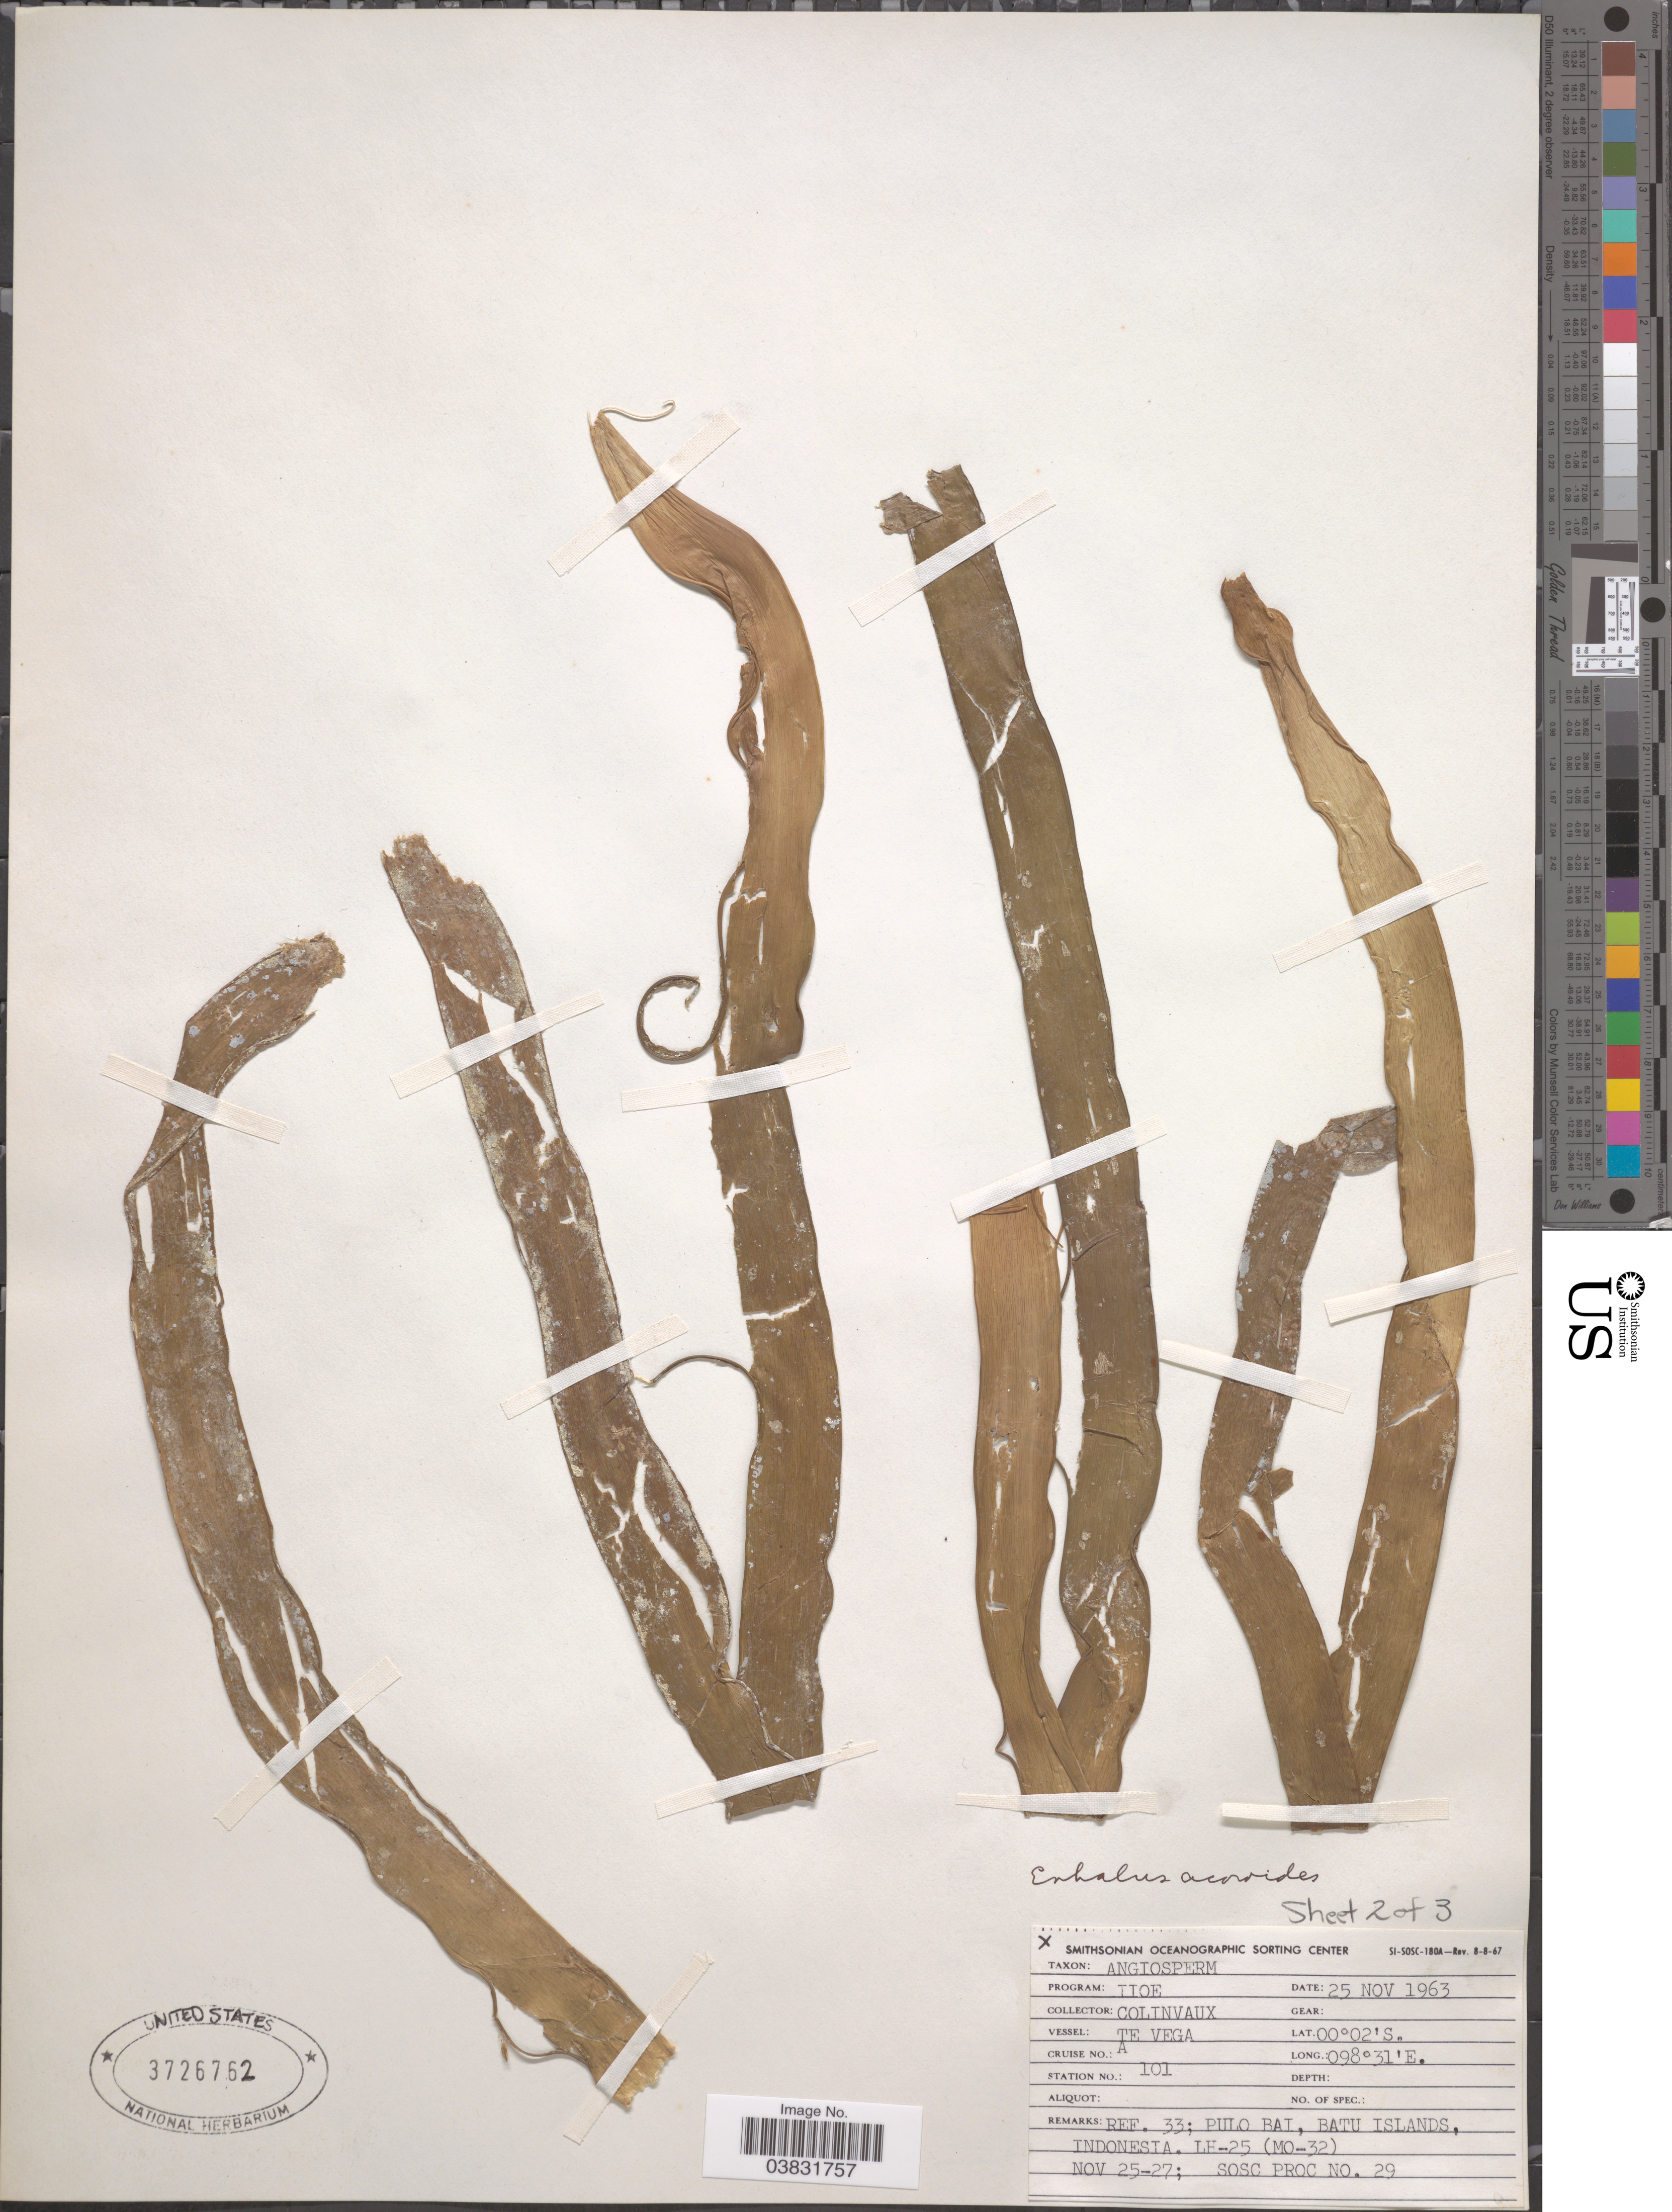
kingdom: Plantae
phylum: Tracheophyta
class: Liliopsida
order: Alismatales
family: Hydrocharitaceae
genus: Enhalus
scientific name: Enhalus acoroides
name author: (L. f.) Royle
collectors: Colinvaux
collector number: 29?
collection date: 1963-11-25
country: Indonesia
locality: Ref.33; Pulo Bai, Batu Islands.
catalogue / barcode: US 3726762